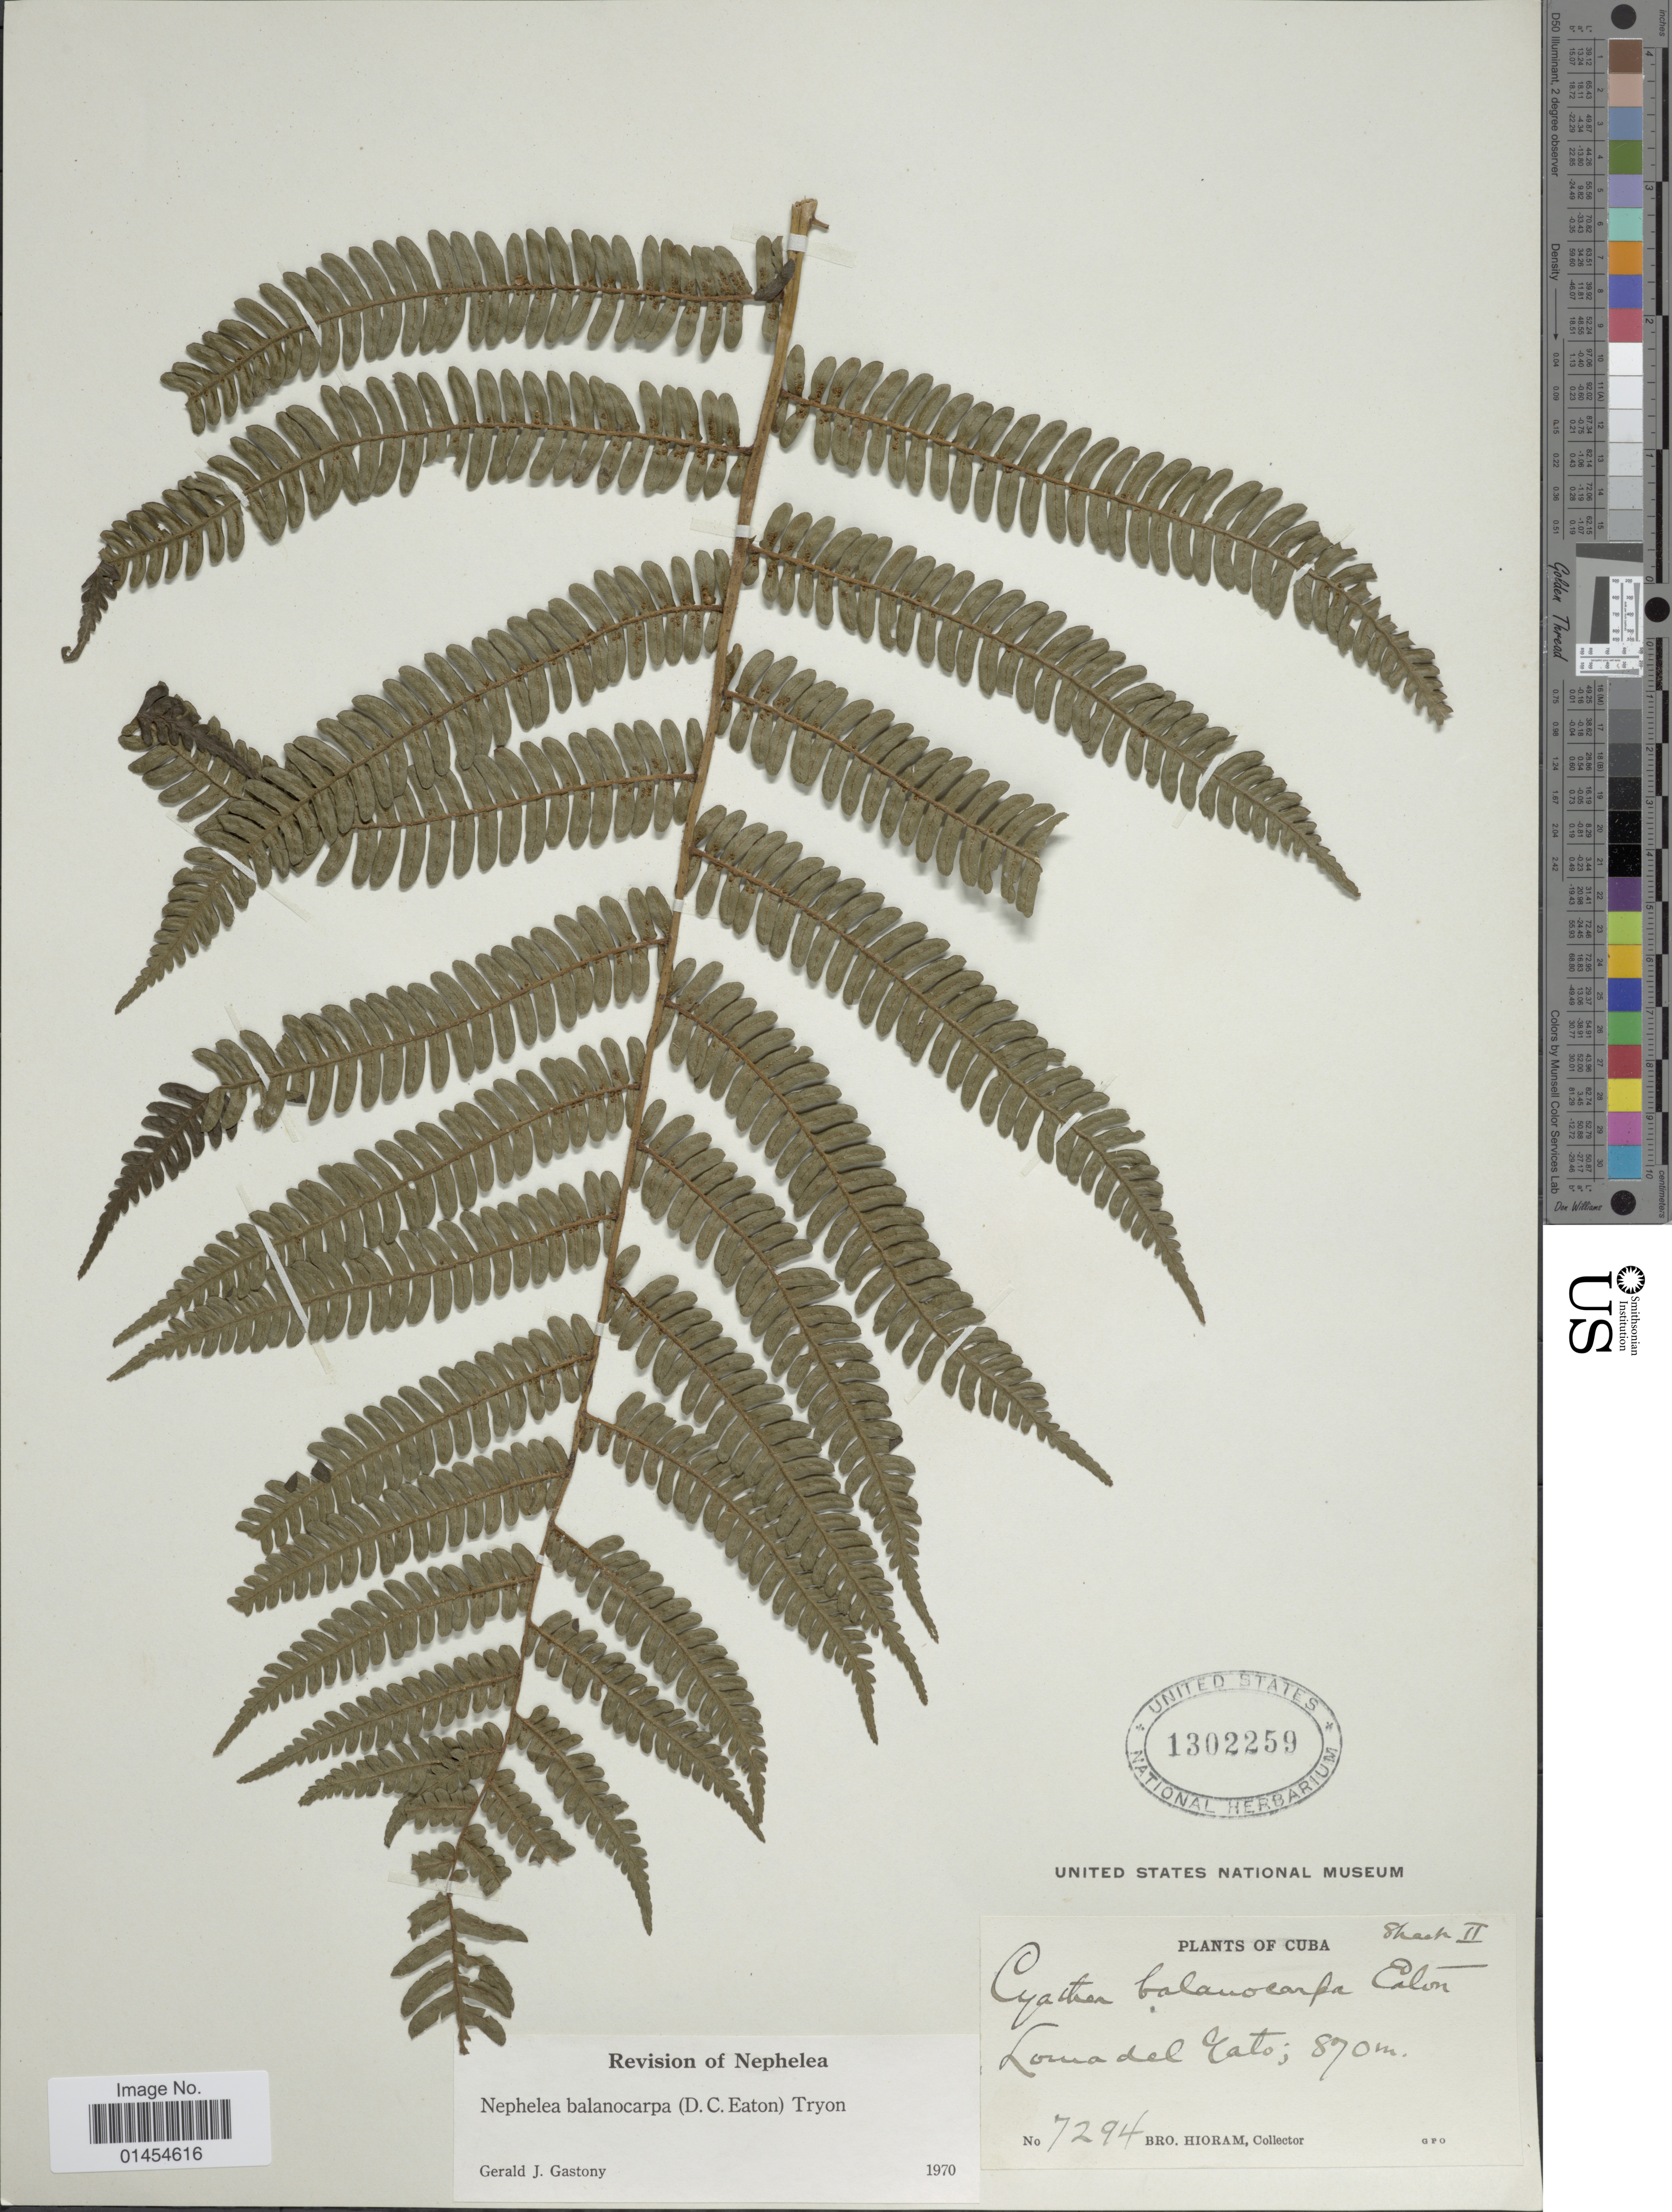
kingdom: Plantae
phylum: Tracheophyta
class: Polypodiopsida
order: Cyatheales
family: Cyatheaceae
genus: Alsophila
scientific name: Alsophila balanocarpa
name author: (D.C. Eaton) D.S. Conant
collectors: Bro. Hioram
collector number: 7294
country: Cuba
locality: Loma del Gato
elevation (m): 870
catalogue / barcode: US 1302259